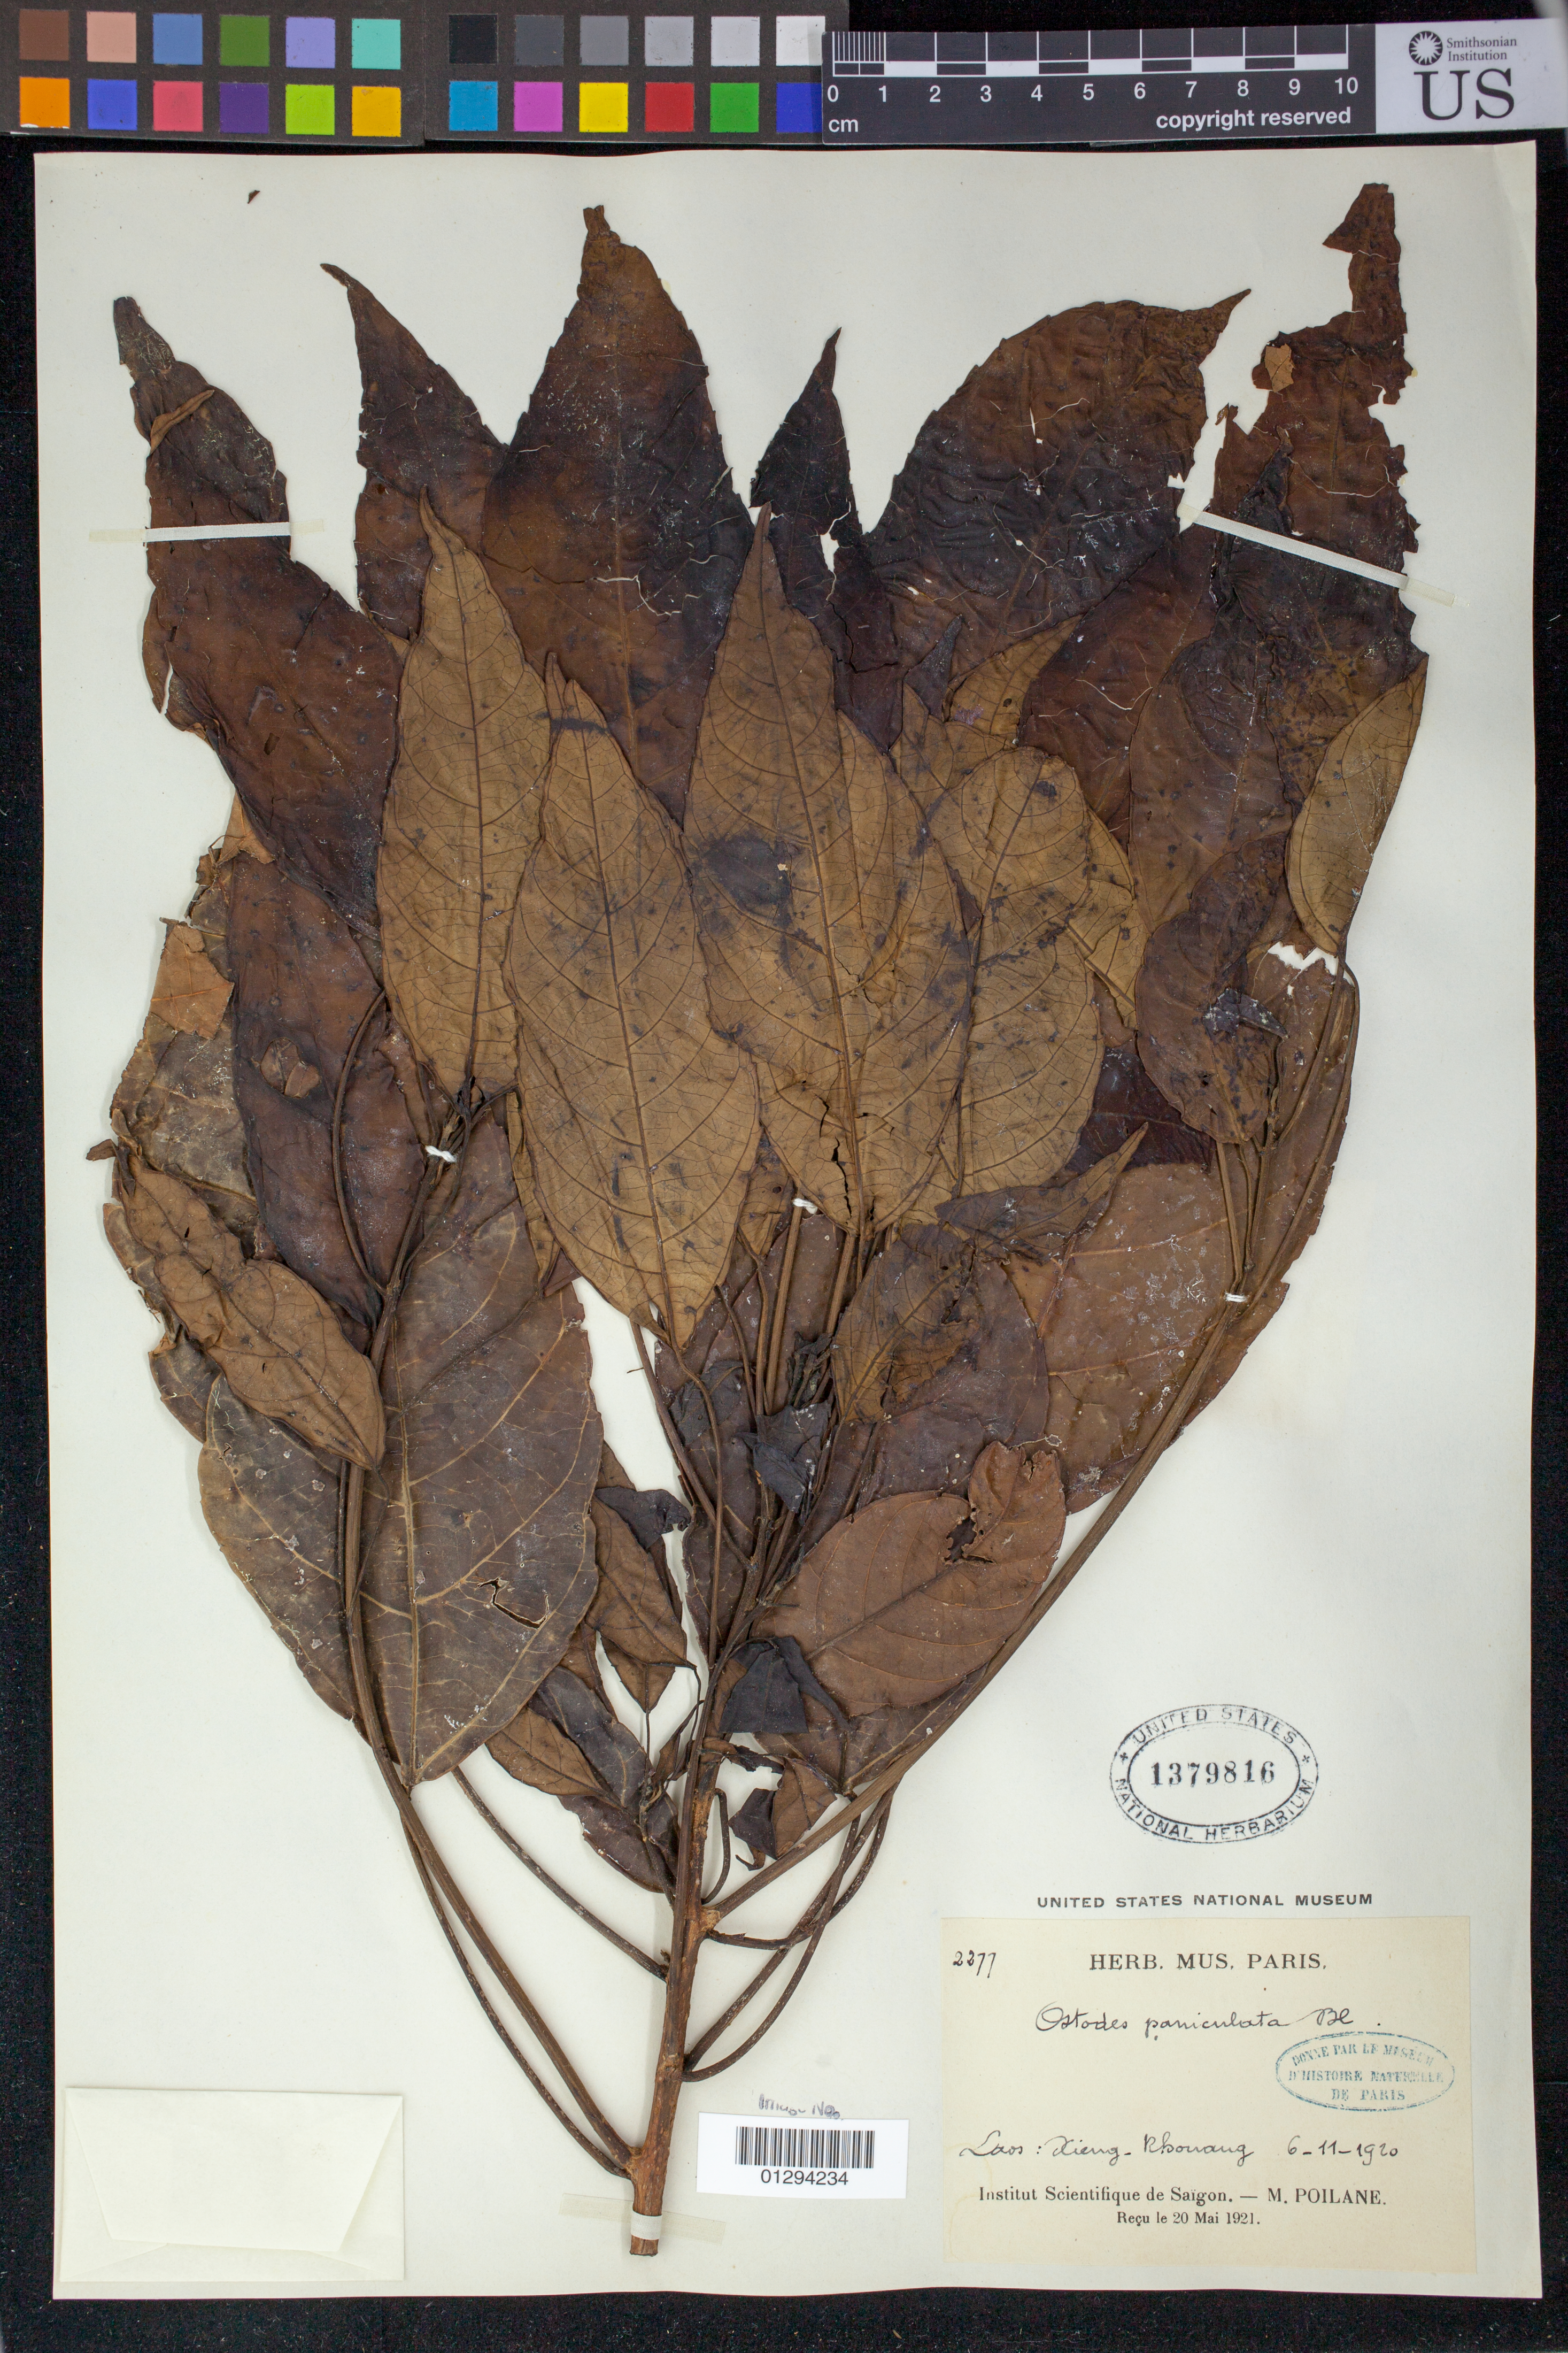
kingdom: Plantae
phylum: Tracheophyta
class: Magnoliopsida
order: Malpighiales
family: Euphorbiaceae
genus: Ostodes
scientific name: Ostodes paniculata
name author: Blume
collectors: M. Poilane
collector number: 2277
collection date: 1920-11-06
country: Laos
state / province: Xiangkhoang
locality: Xieng-Khouang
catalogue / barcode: US 1379816